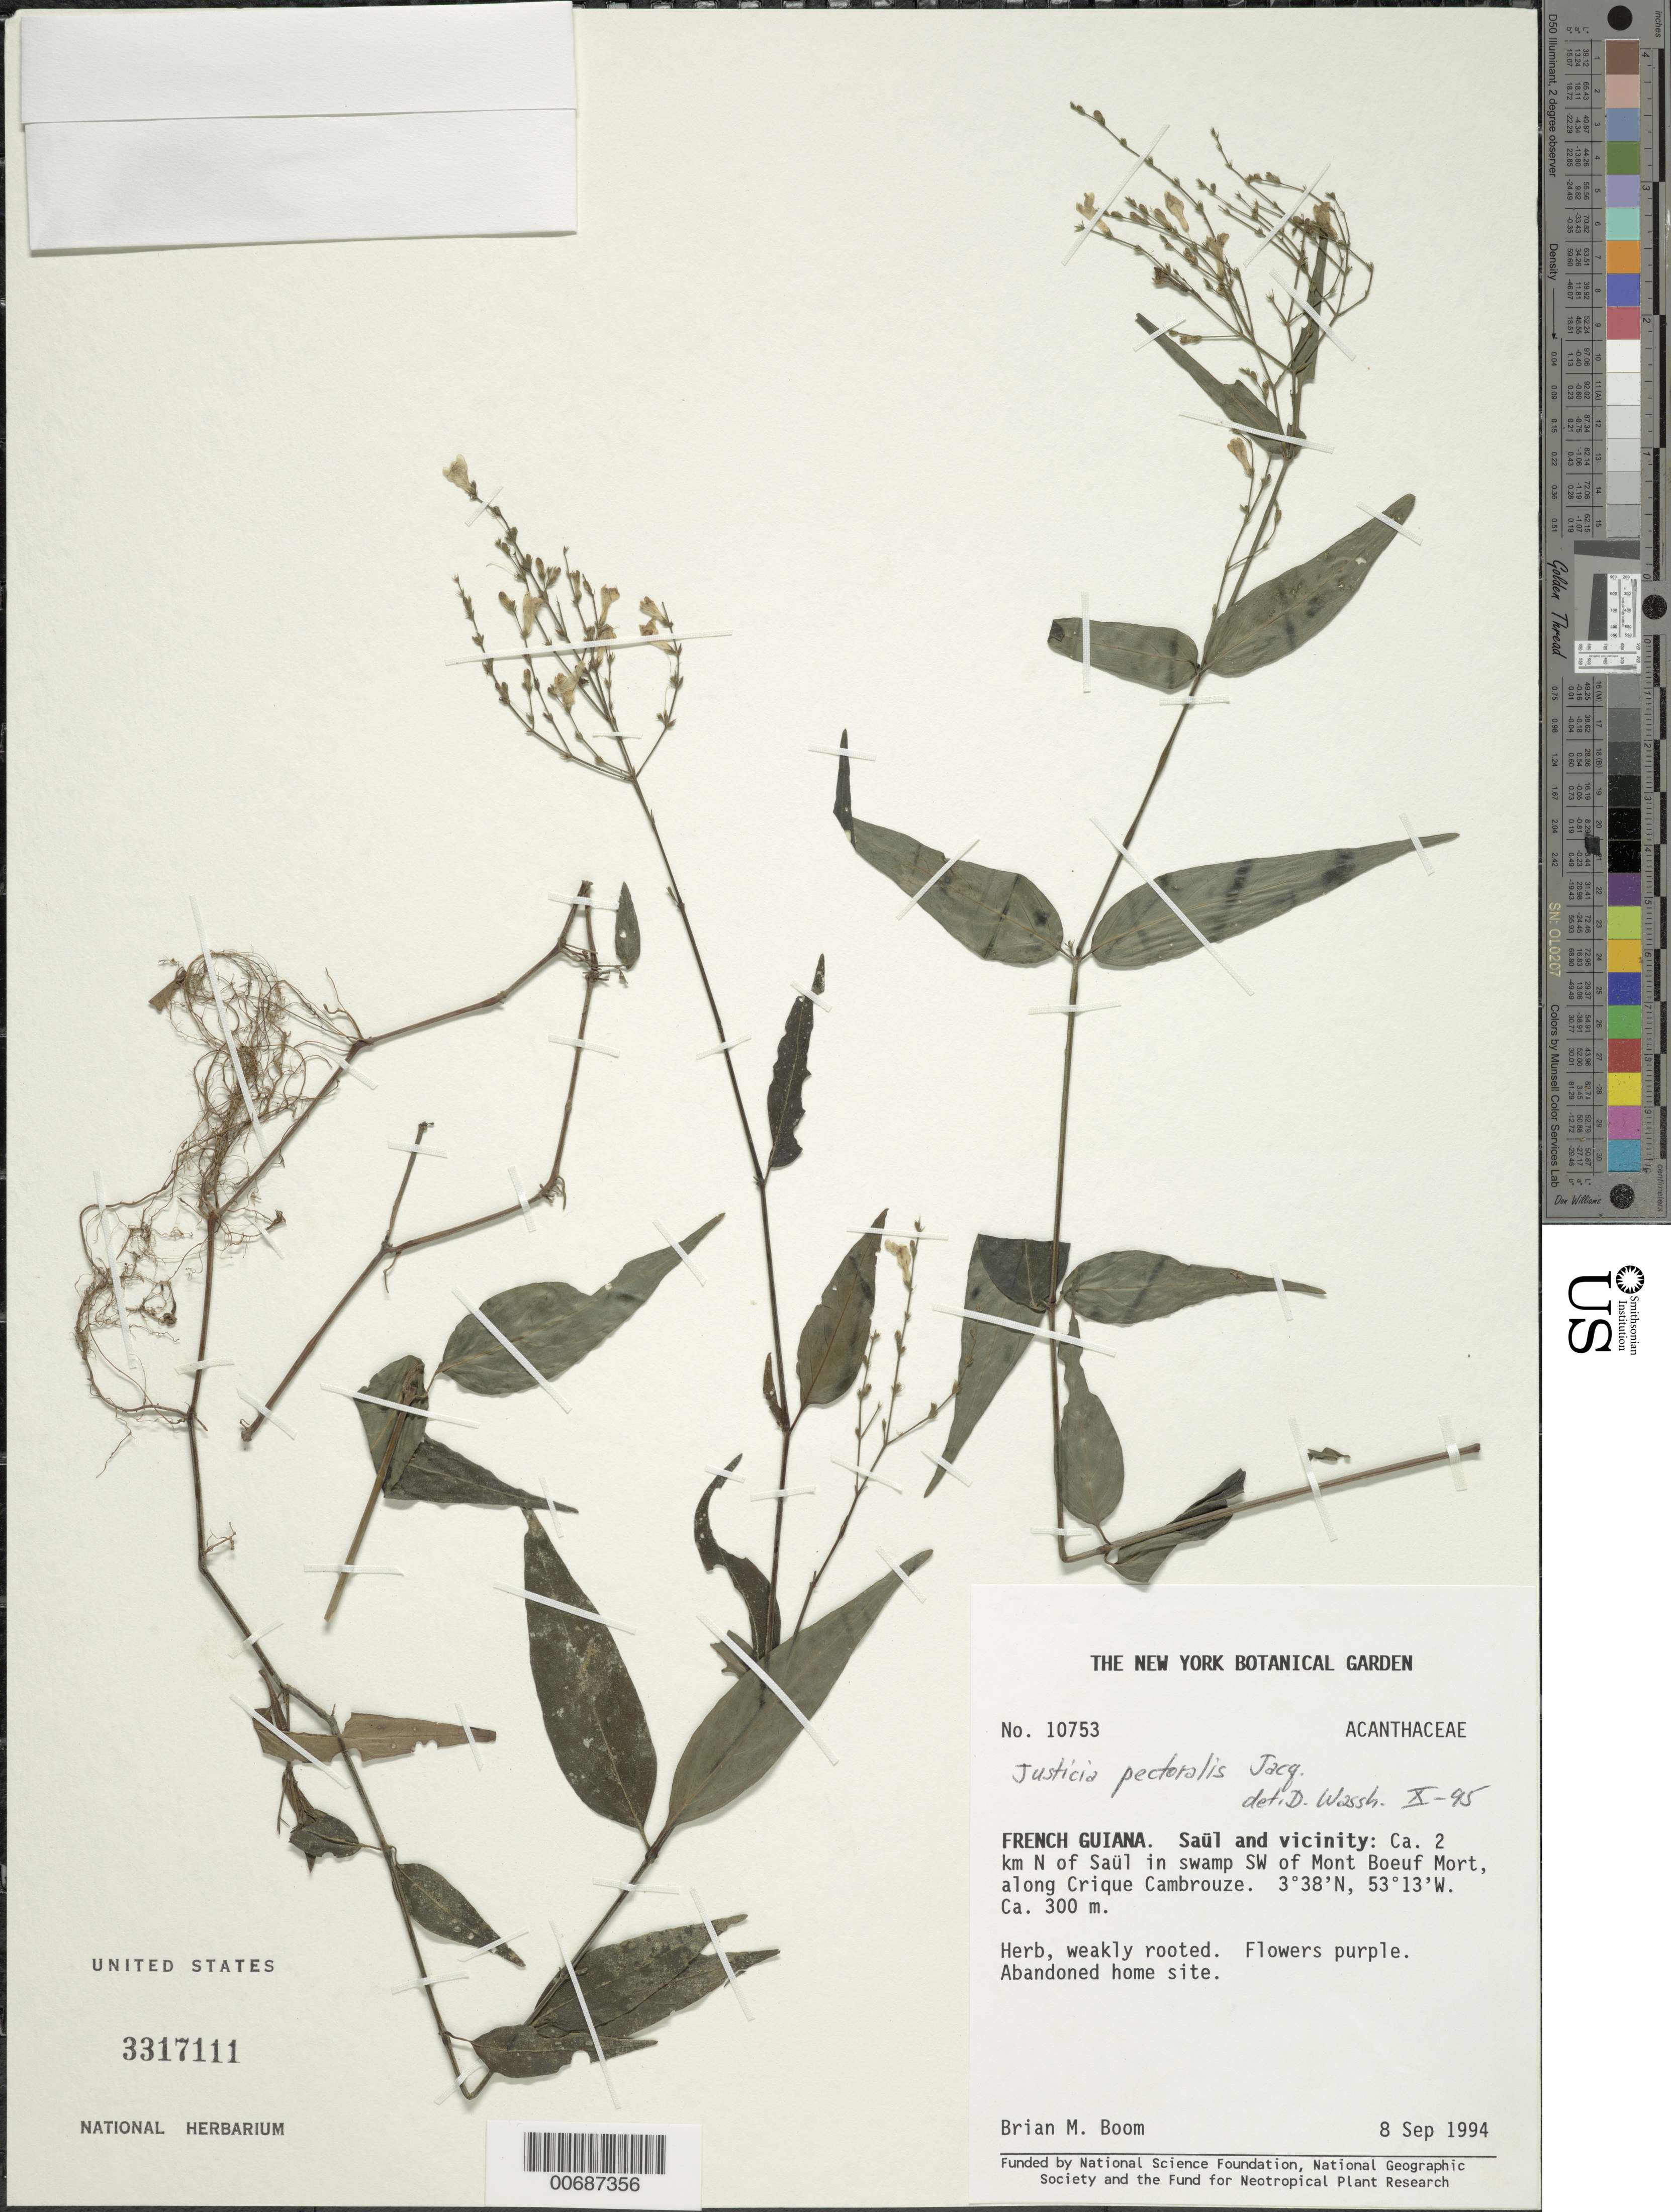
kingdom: Plantae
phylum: Tracheophyta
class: Magnoliopsida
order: Lamiales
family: Acanthaceae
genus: Justicia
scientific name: Justicia pectoralis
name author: Jacq.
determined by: Wasshausen, Dieter C., (BOT), Smithsonian Institution - National Museum of Natural History (UNITED STATES)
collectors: B. M. Boom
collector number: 10753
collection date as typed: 8-Sep-94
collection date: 1994-09-08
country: French Guiana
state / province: Saint-Laurent-du-Maroni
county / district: Saül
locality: Saül, ca. 2 km N. of Saül SW of Mont Boeuf Mort, along Crique Cambrouze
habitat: Swamp, abandoned home site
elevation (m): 300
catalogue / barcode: US 3317111